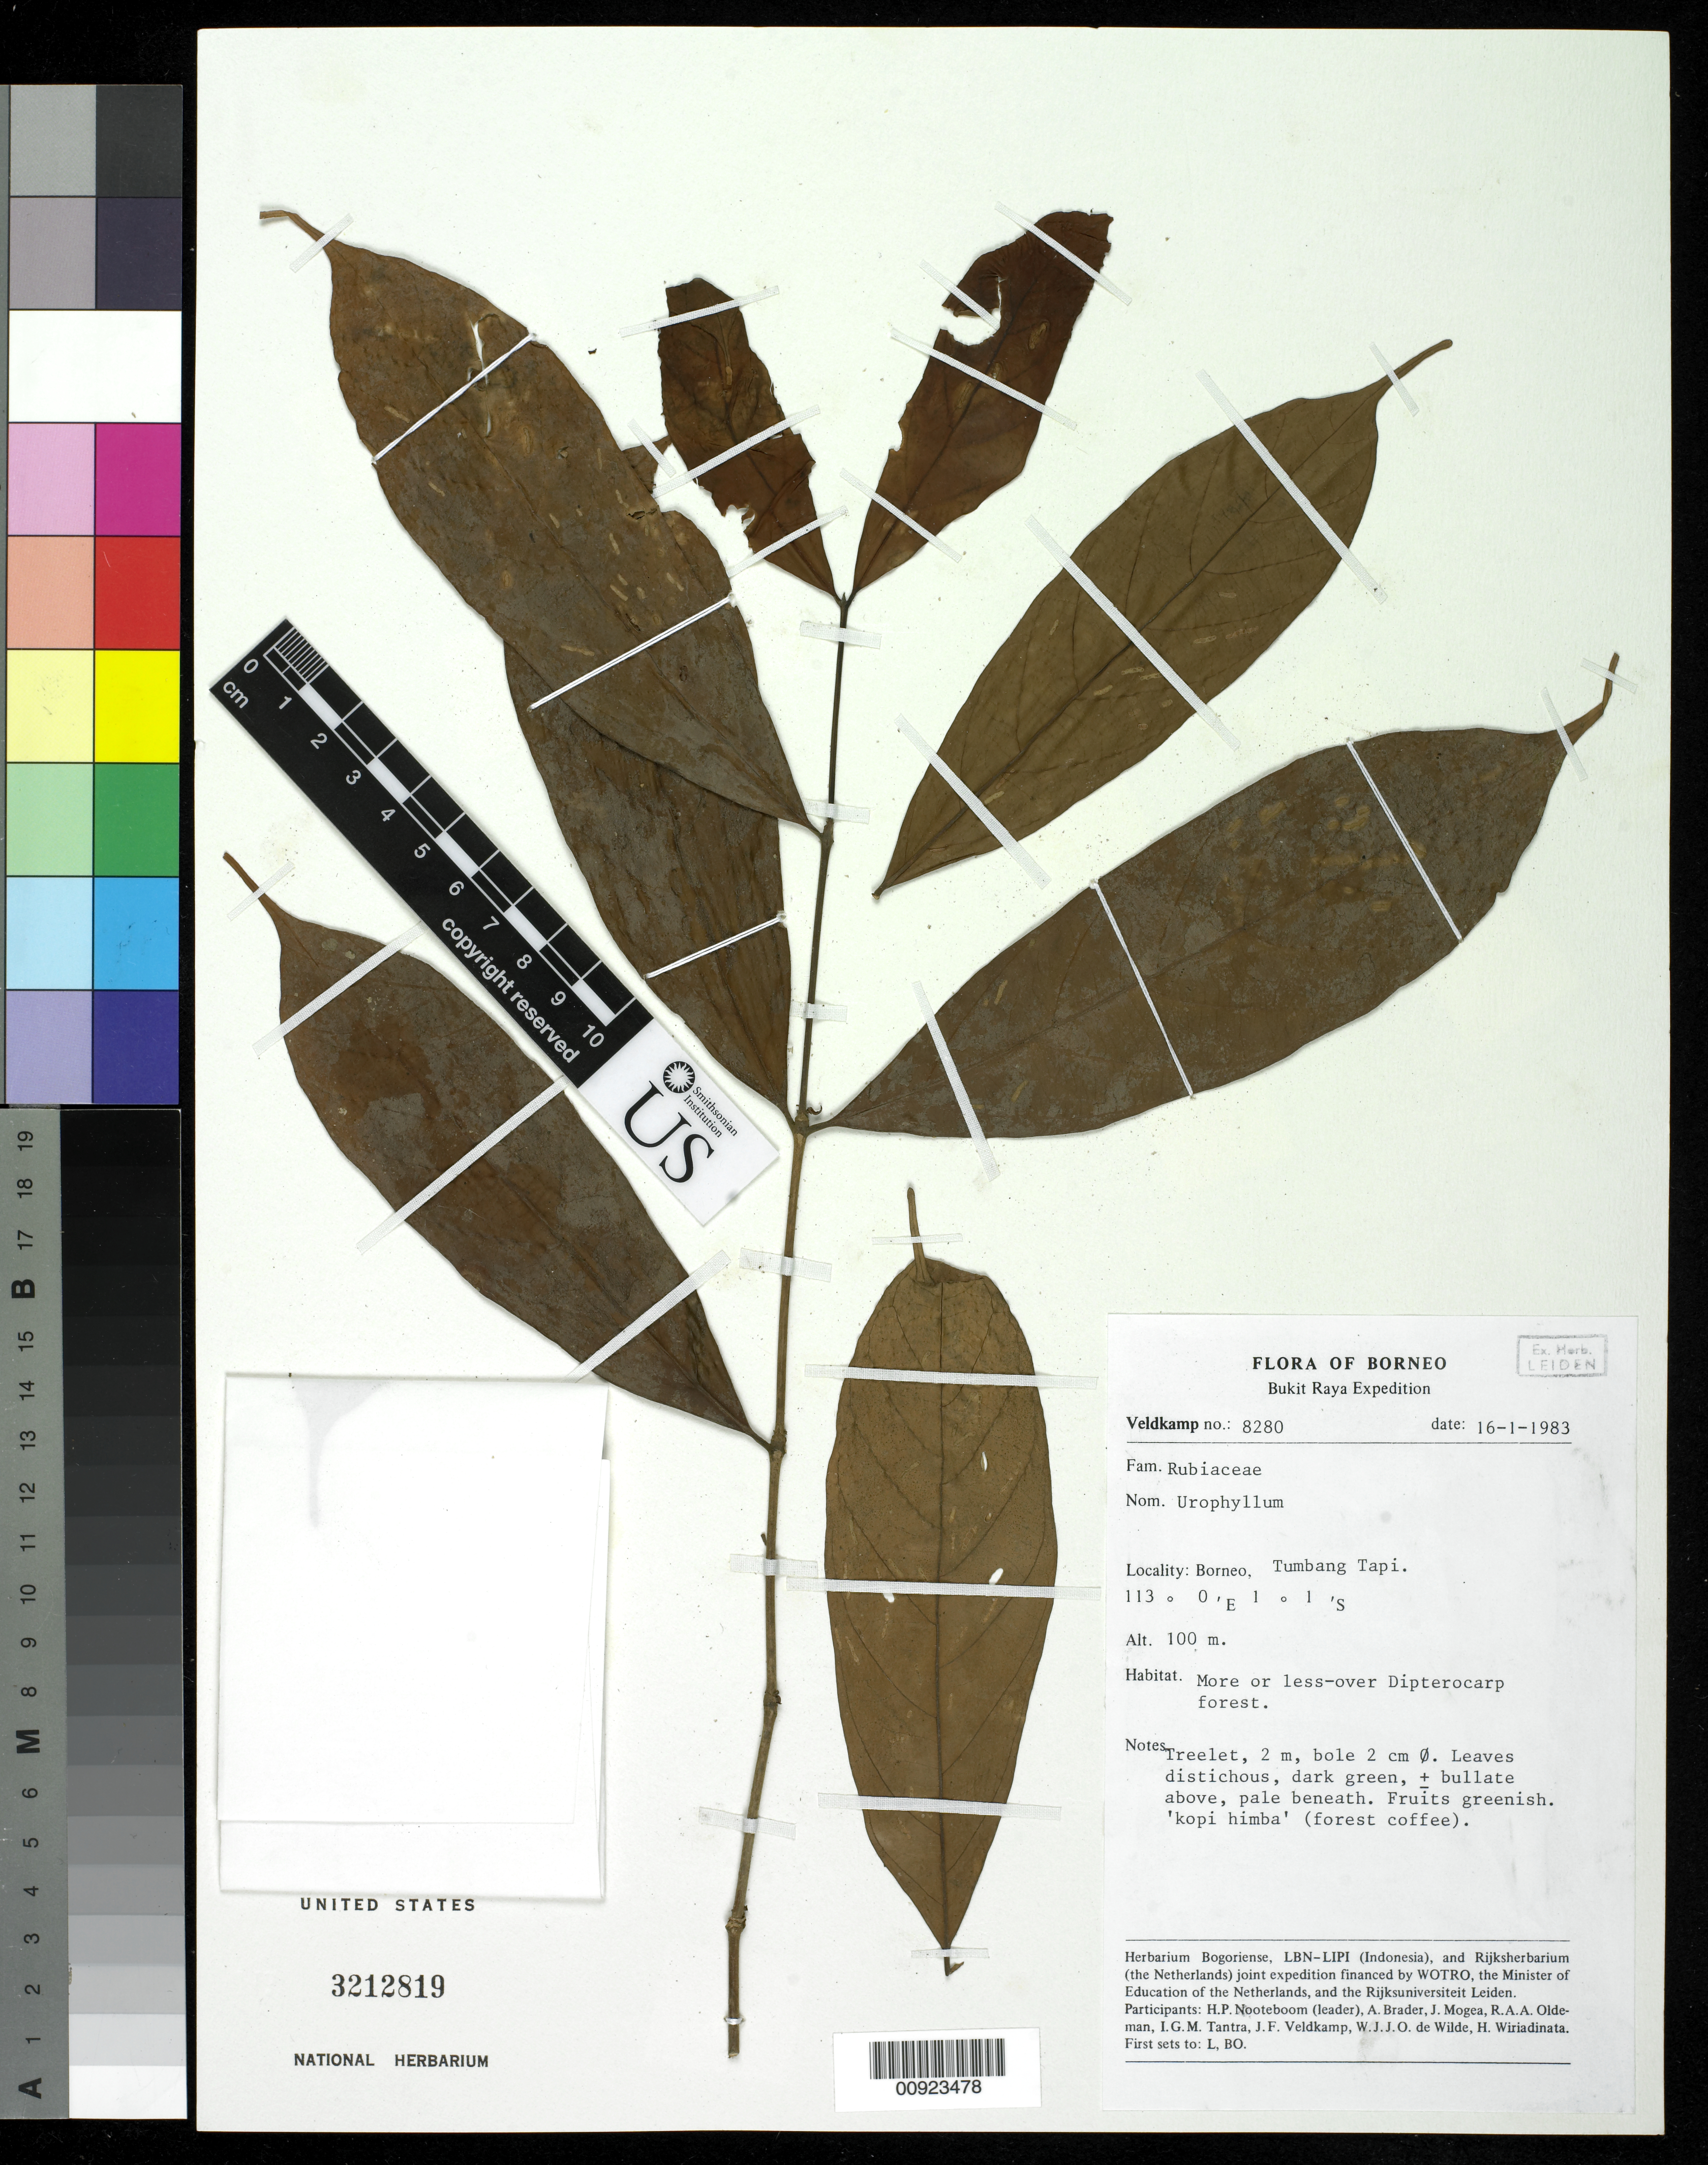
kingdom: Plantae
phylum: Tracheophyta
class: Magnoliopsida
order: Gentianales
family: Rubiaceae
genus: Urophyllum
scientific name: Urophyllum sp.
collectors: H. P. Nooteboom & et al.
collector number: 8280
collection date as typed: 16 Jan 1983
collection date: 1983-01-16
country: Indonesia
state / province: Kalimantan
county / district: Kalimantan Tengah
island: Borneo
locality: Tumbang Tapi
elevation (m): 100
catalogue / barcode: US 3212819